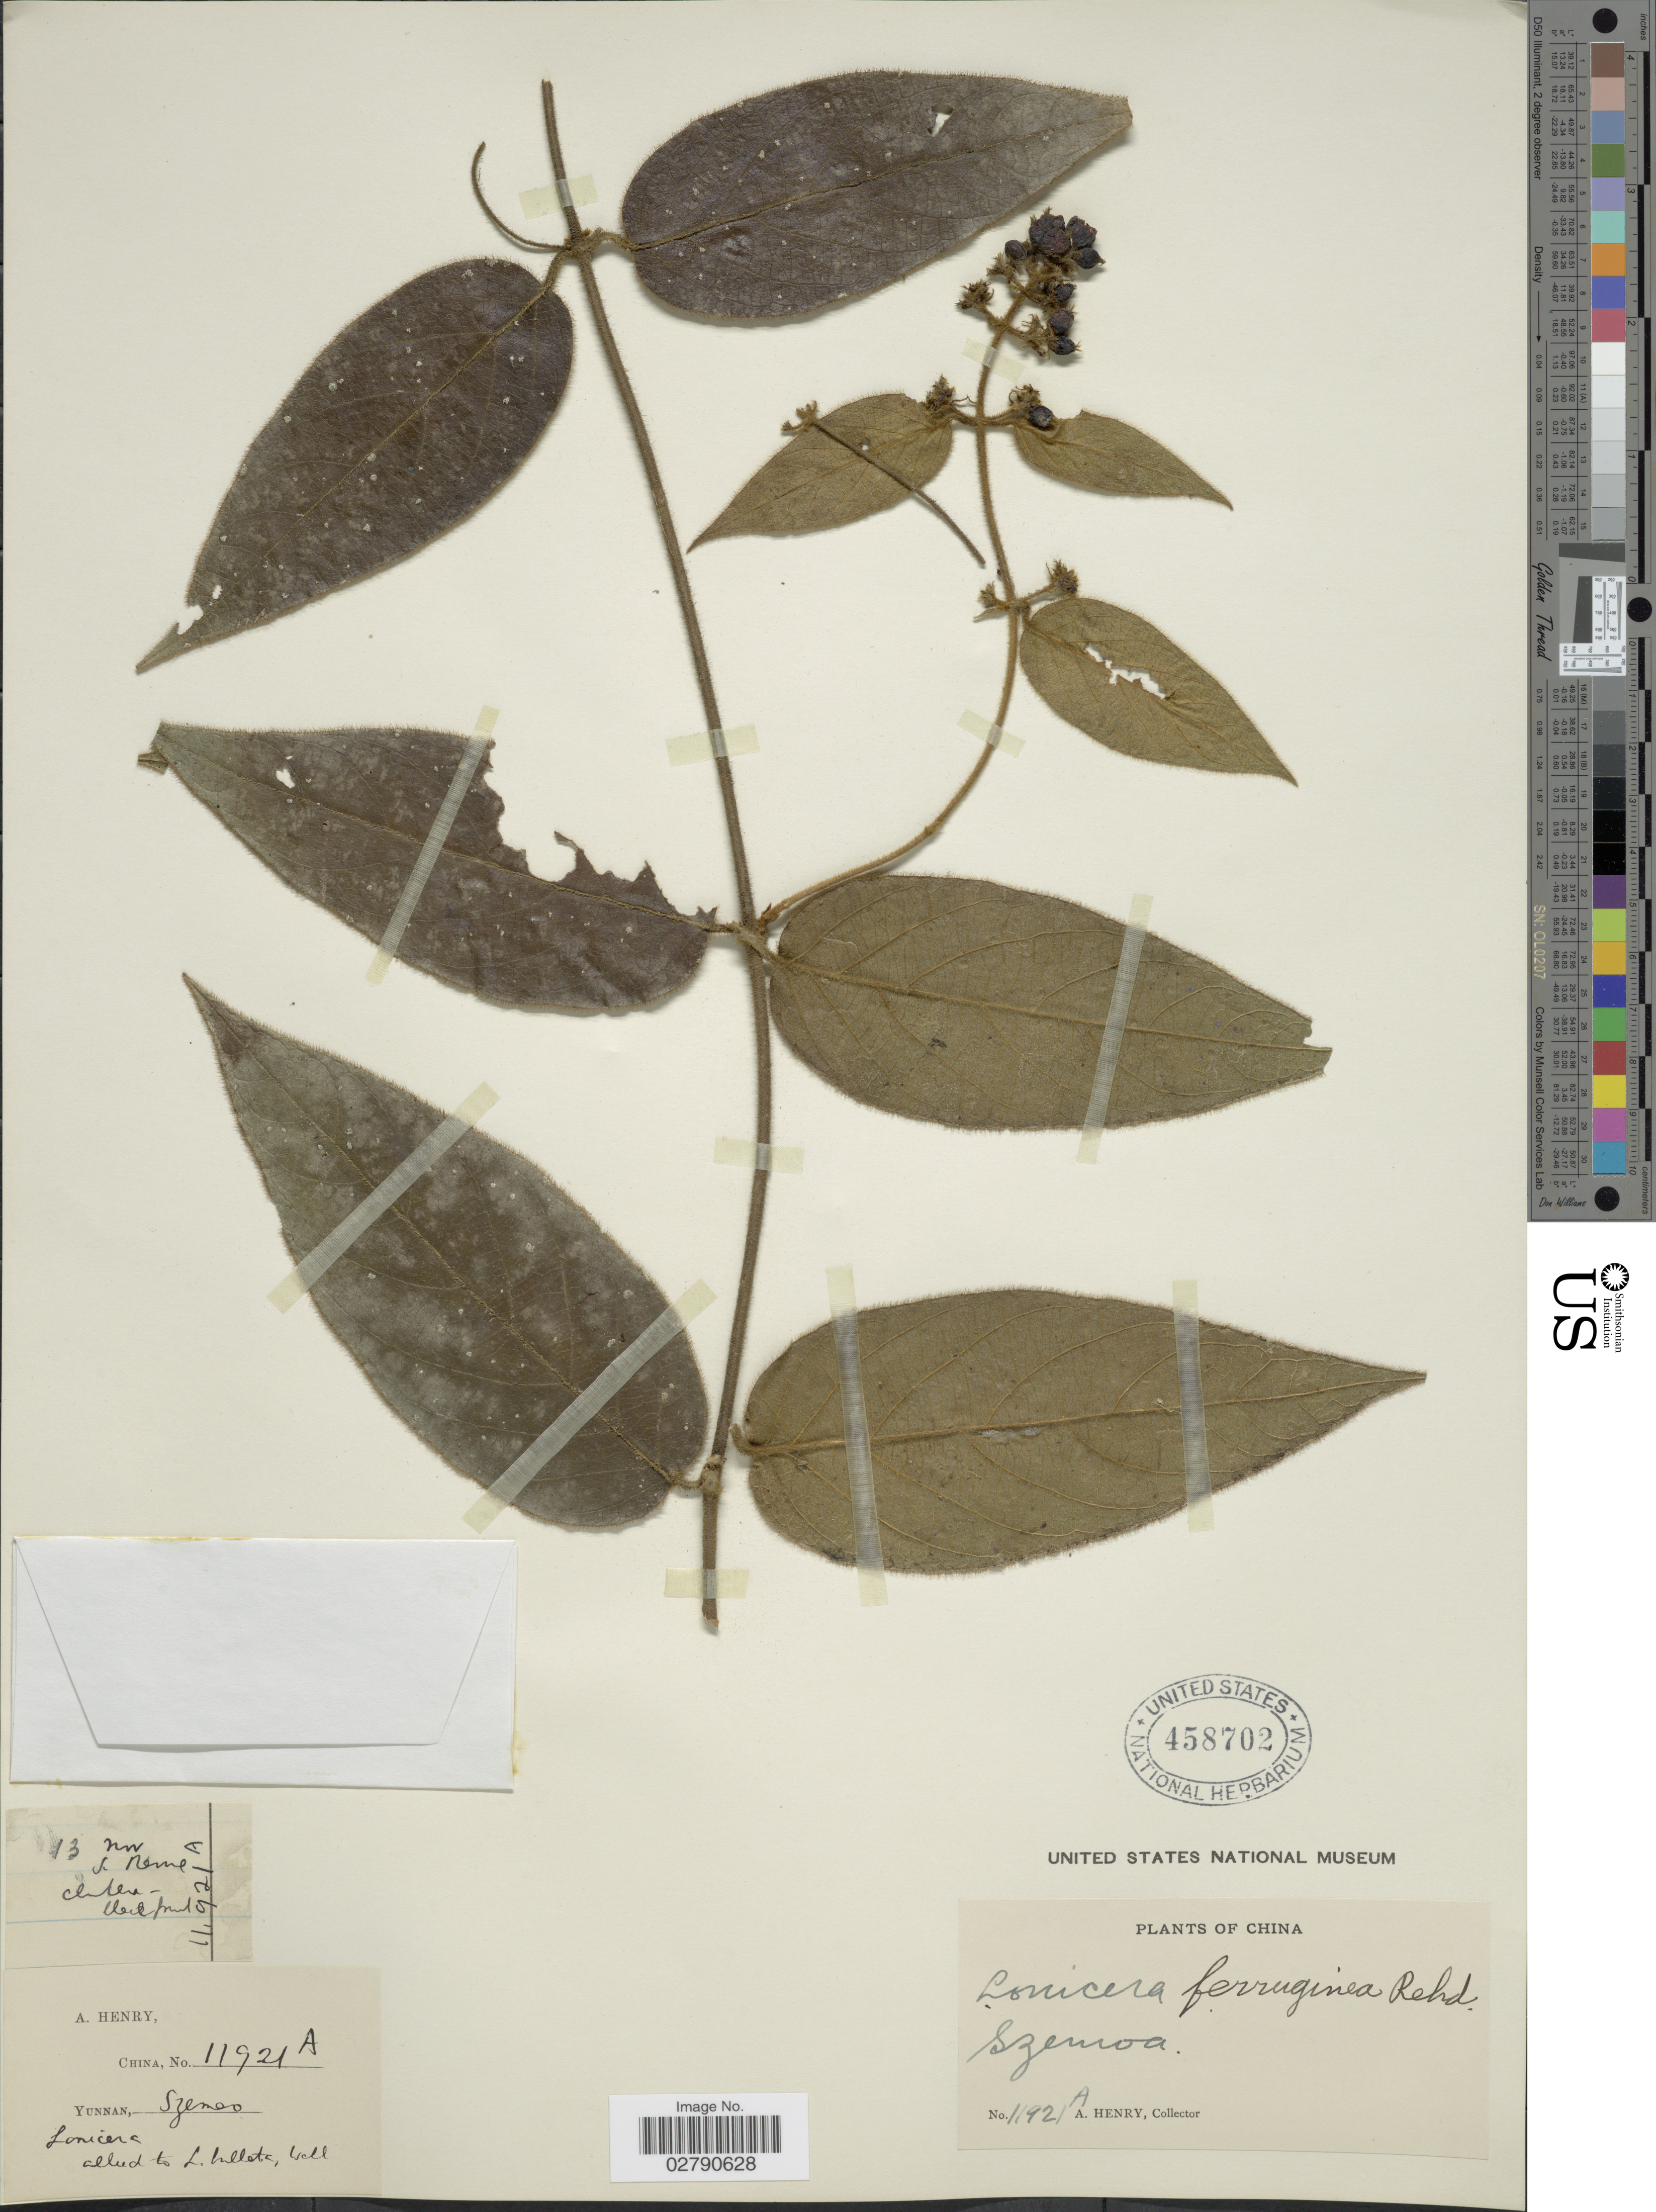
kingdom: Plantae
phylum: Tracheophyta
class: Magnoliopsida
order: Dipsacales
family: Caprifoliaceae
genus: Lonicera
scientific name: Lonicera ferruginea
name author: Rehder in Sarg.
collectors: A. Henry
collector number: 11921 A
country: China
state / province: Yunnan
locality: S. Reme, Szemoa.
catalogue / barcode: US 458702